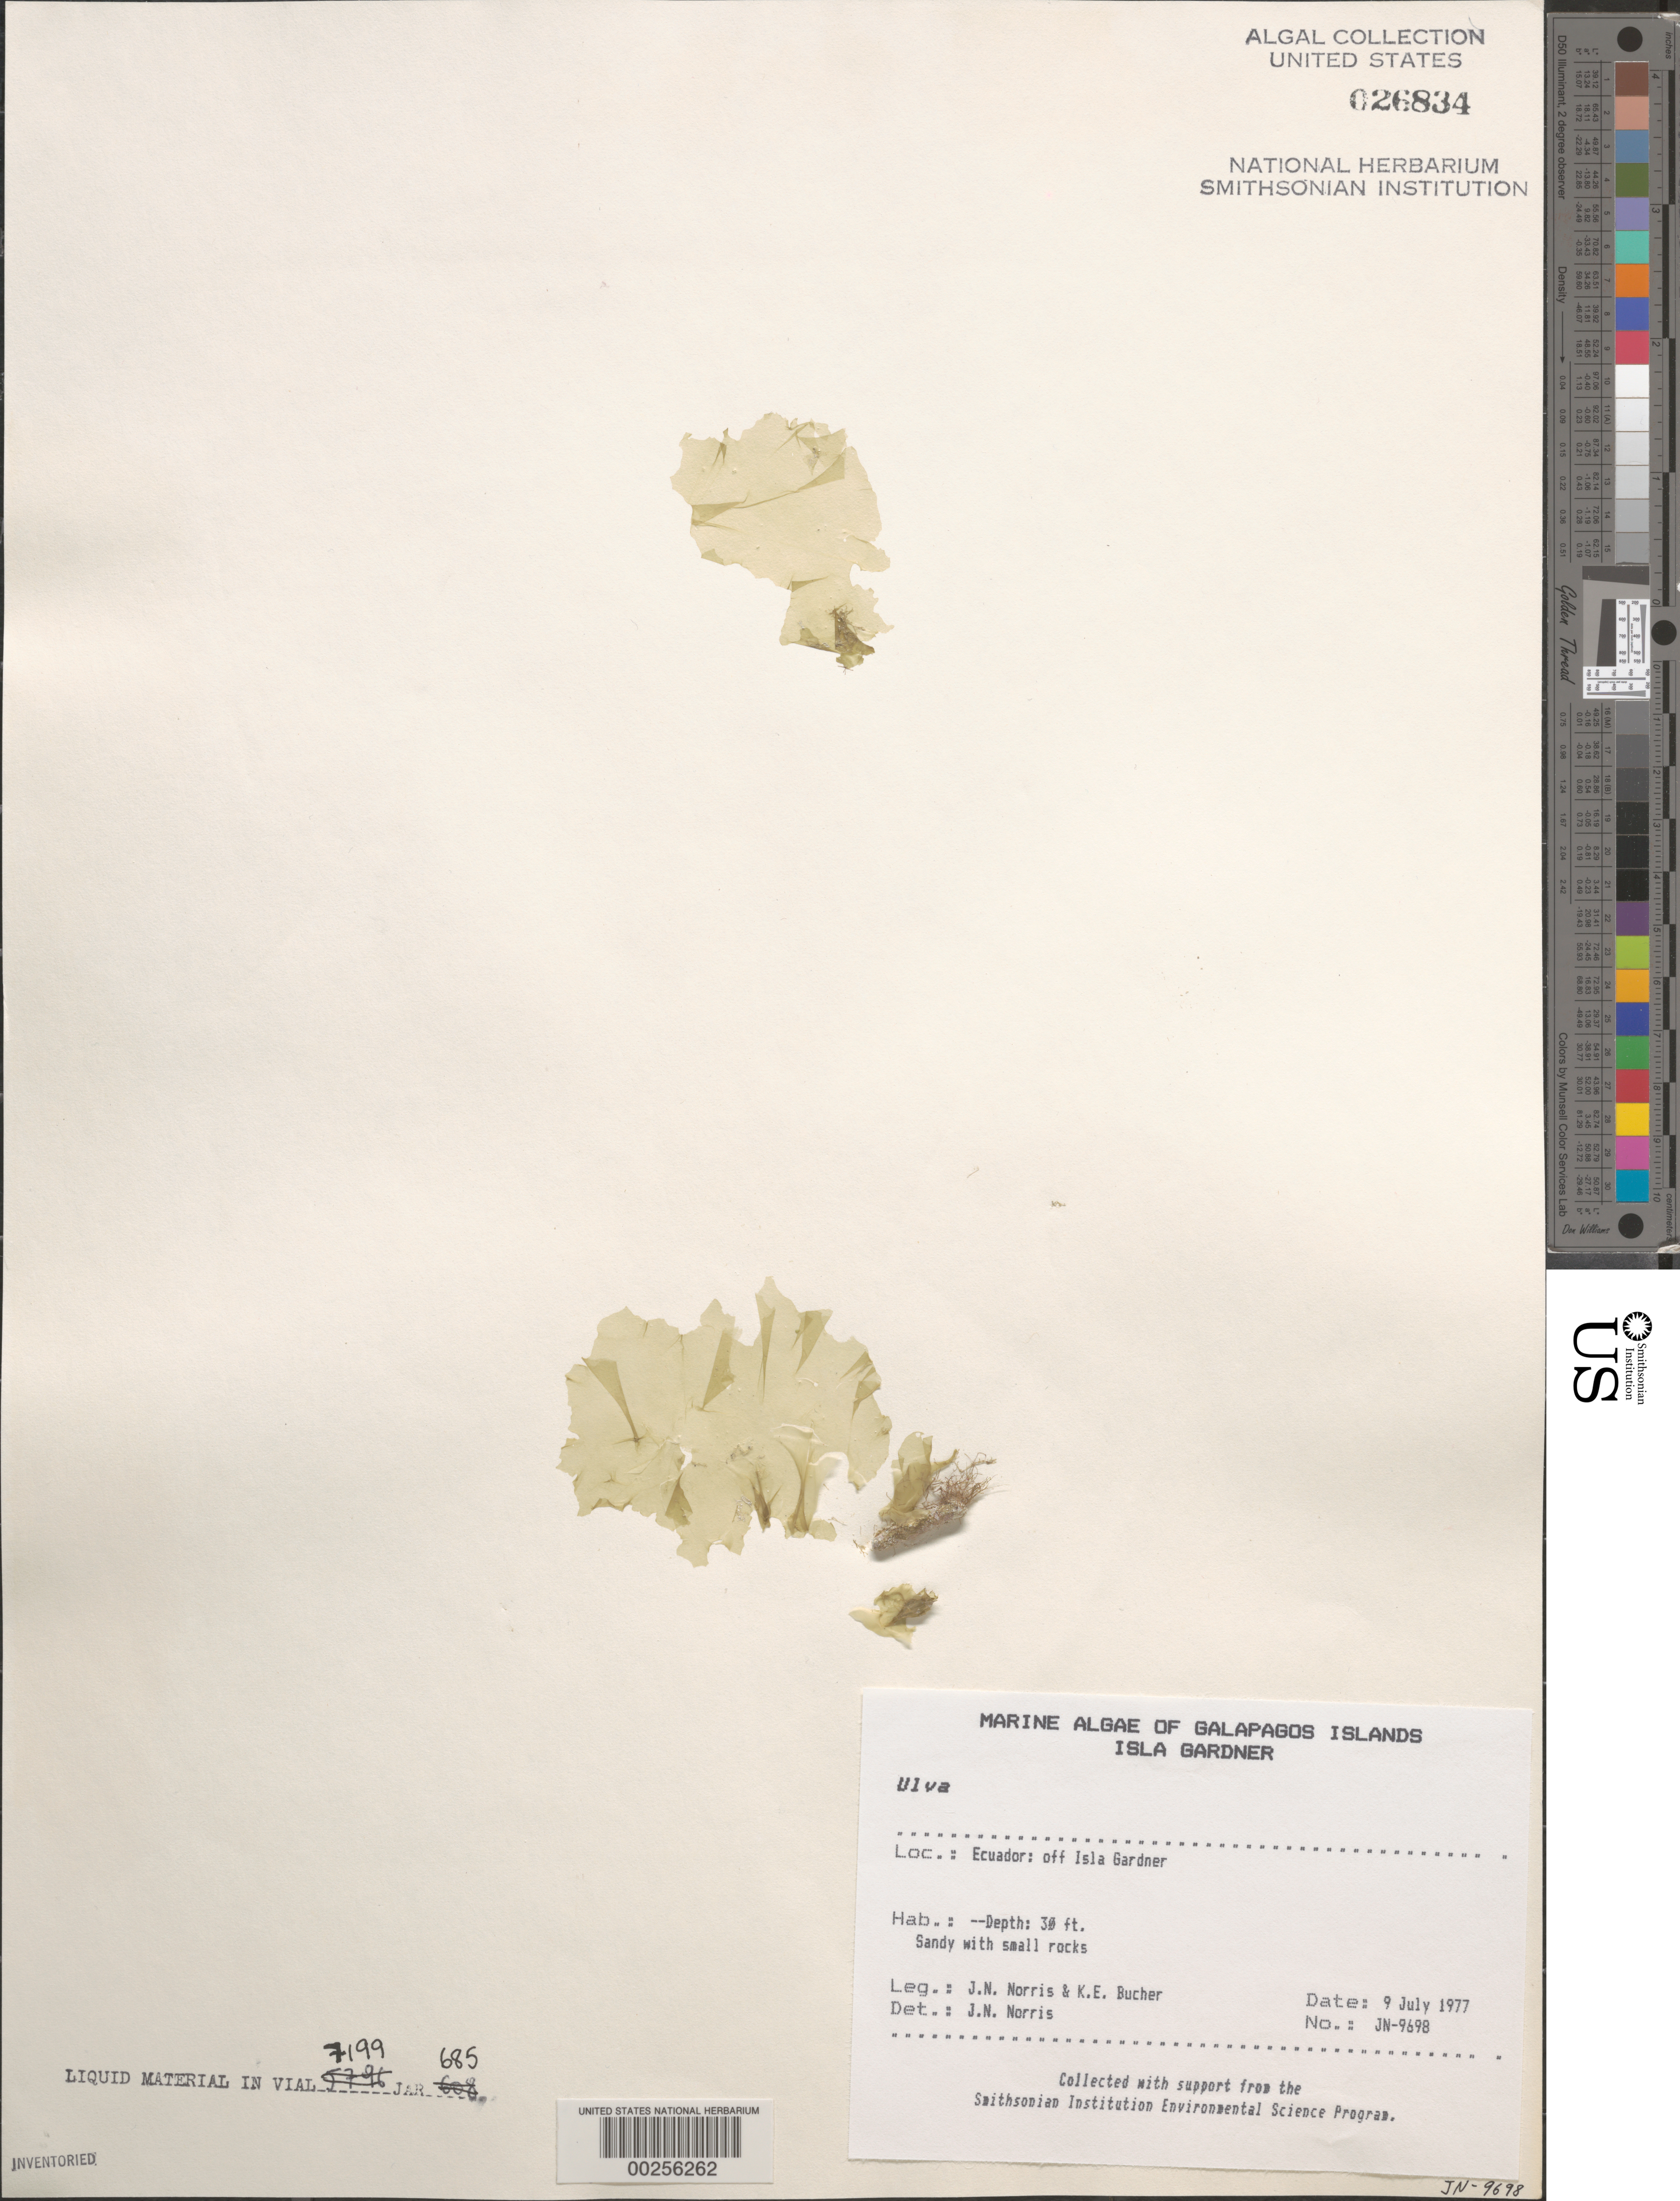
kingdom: Plantae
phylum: Chlorophyta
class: Ulvophyceae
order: Ulvales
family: Ulvaceae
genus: Ulva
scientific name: Ulva sp.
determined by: Norris, James N.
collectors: J. N. Norris & K. E. Bucher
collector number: JN-9698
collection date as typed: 09 Jul 1977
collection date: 1977-07-09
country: Ecuador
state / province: Colón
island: Gardner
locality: Off Isla Gardner (Isla Gardiner), off Isla Española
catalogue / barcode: US 26834